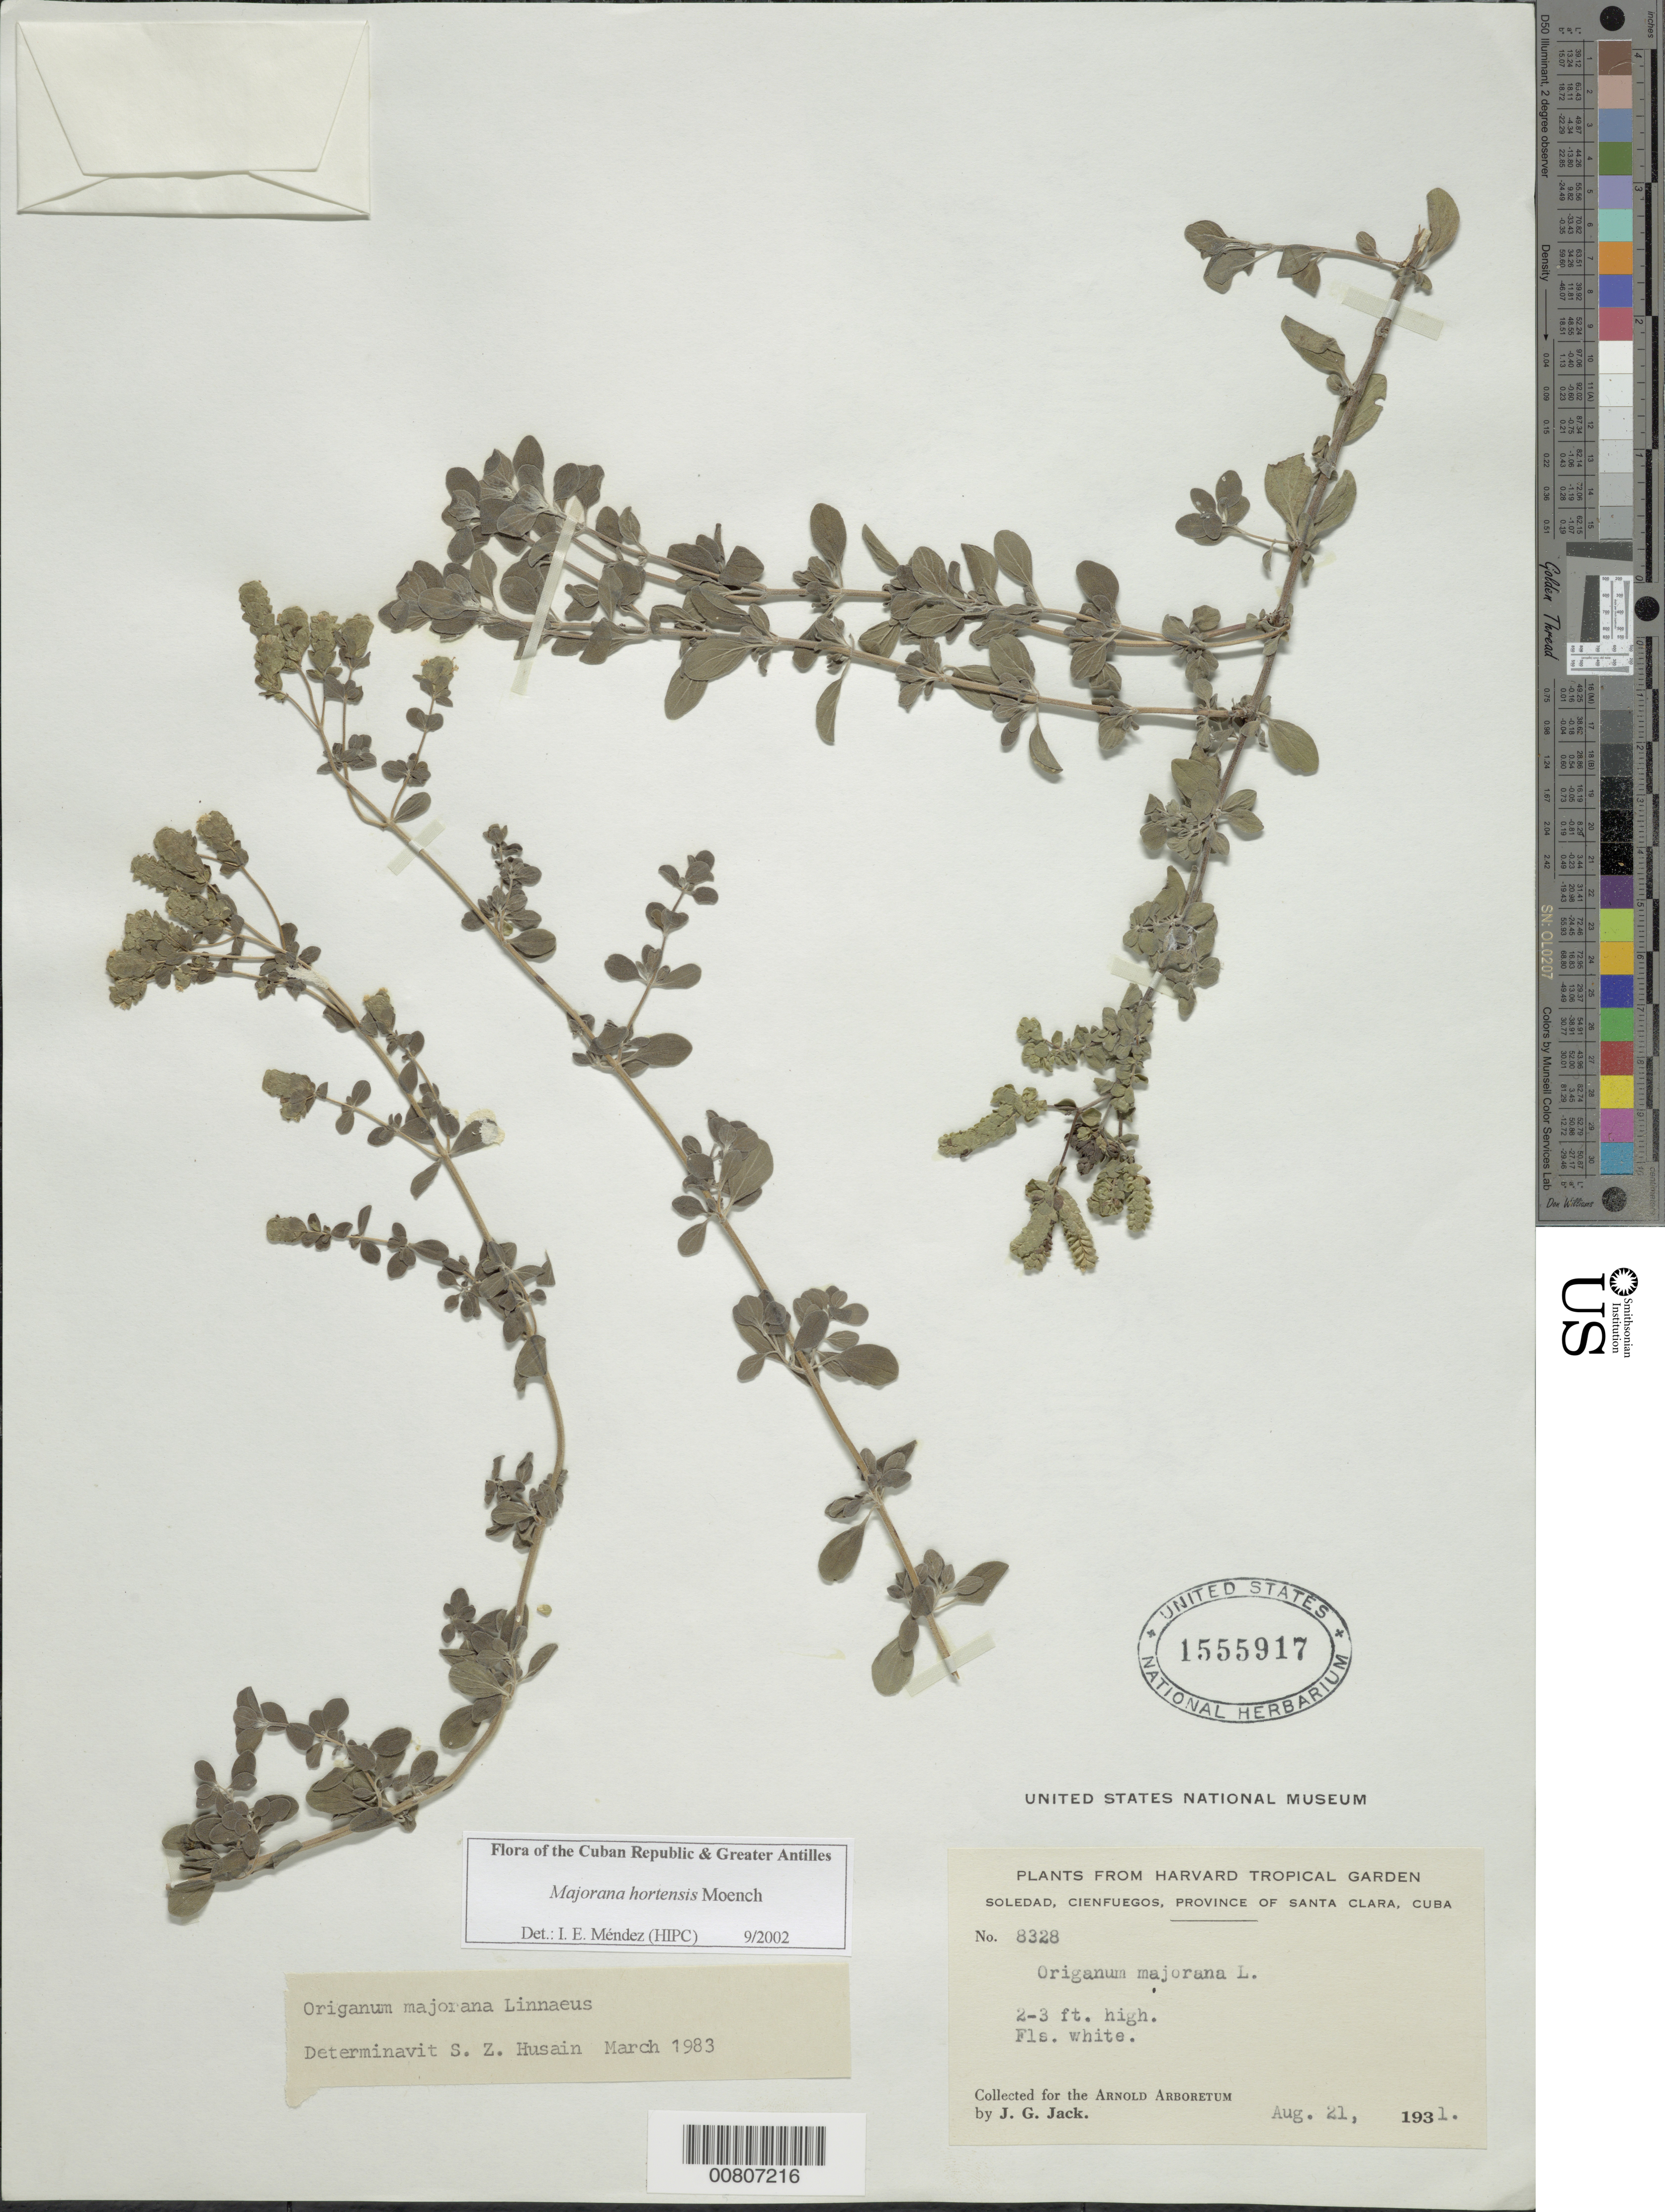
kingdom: Plantae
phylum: Tracheophyta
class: Magnoliopsida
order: Lamiales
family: Lamiaceae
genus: Origanum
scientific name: Origanum majorana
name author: L.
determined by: Méndez, Isidro E., (HIPC)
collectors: J. G. Jack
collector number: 8328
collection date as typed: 21 Aug 1931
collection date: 1931-08-21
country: Cuba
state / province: Cienfuegos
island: Cuba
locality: Santa Clara Prov , Soledad, Cienfuegos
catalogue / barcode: US 1555917